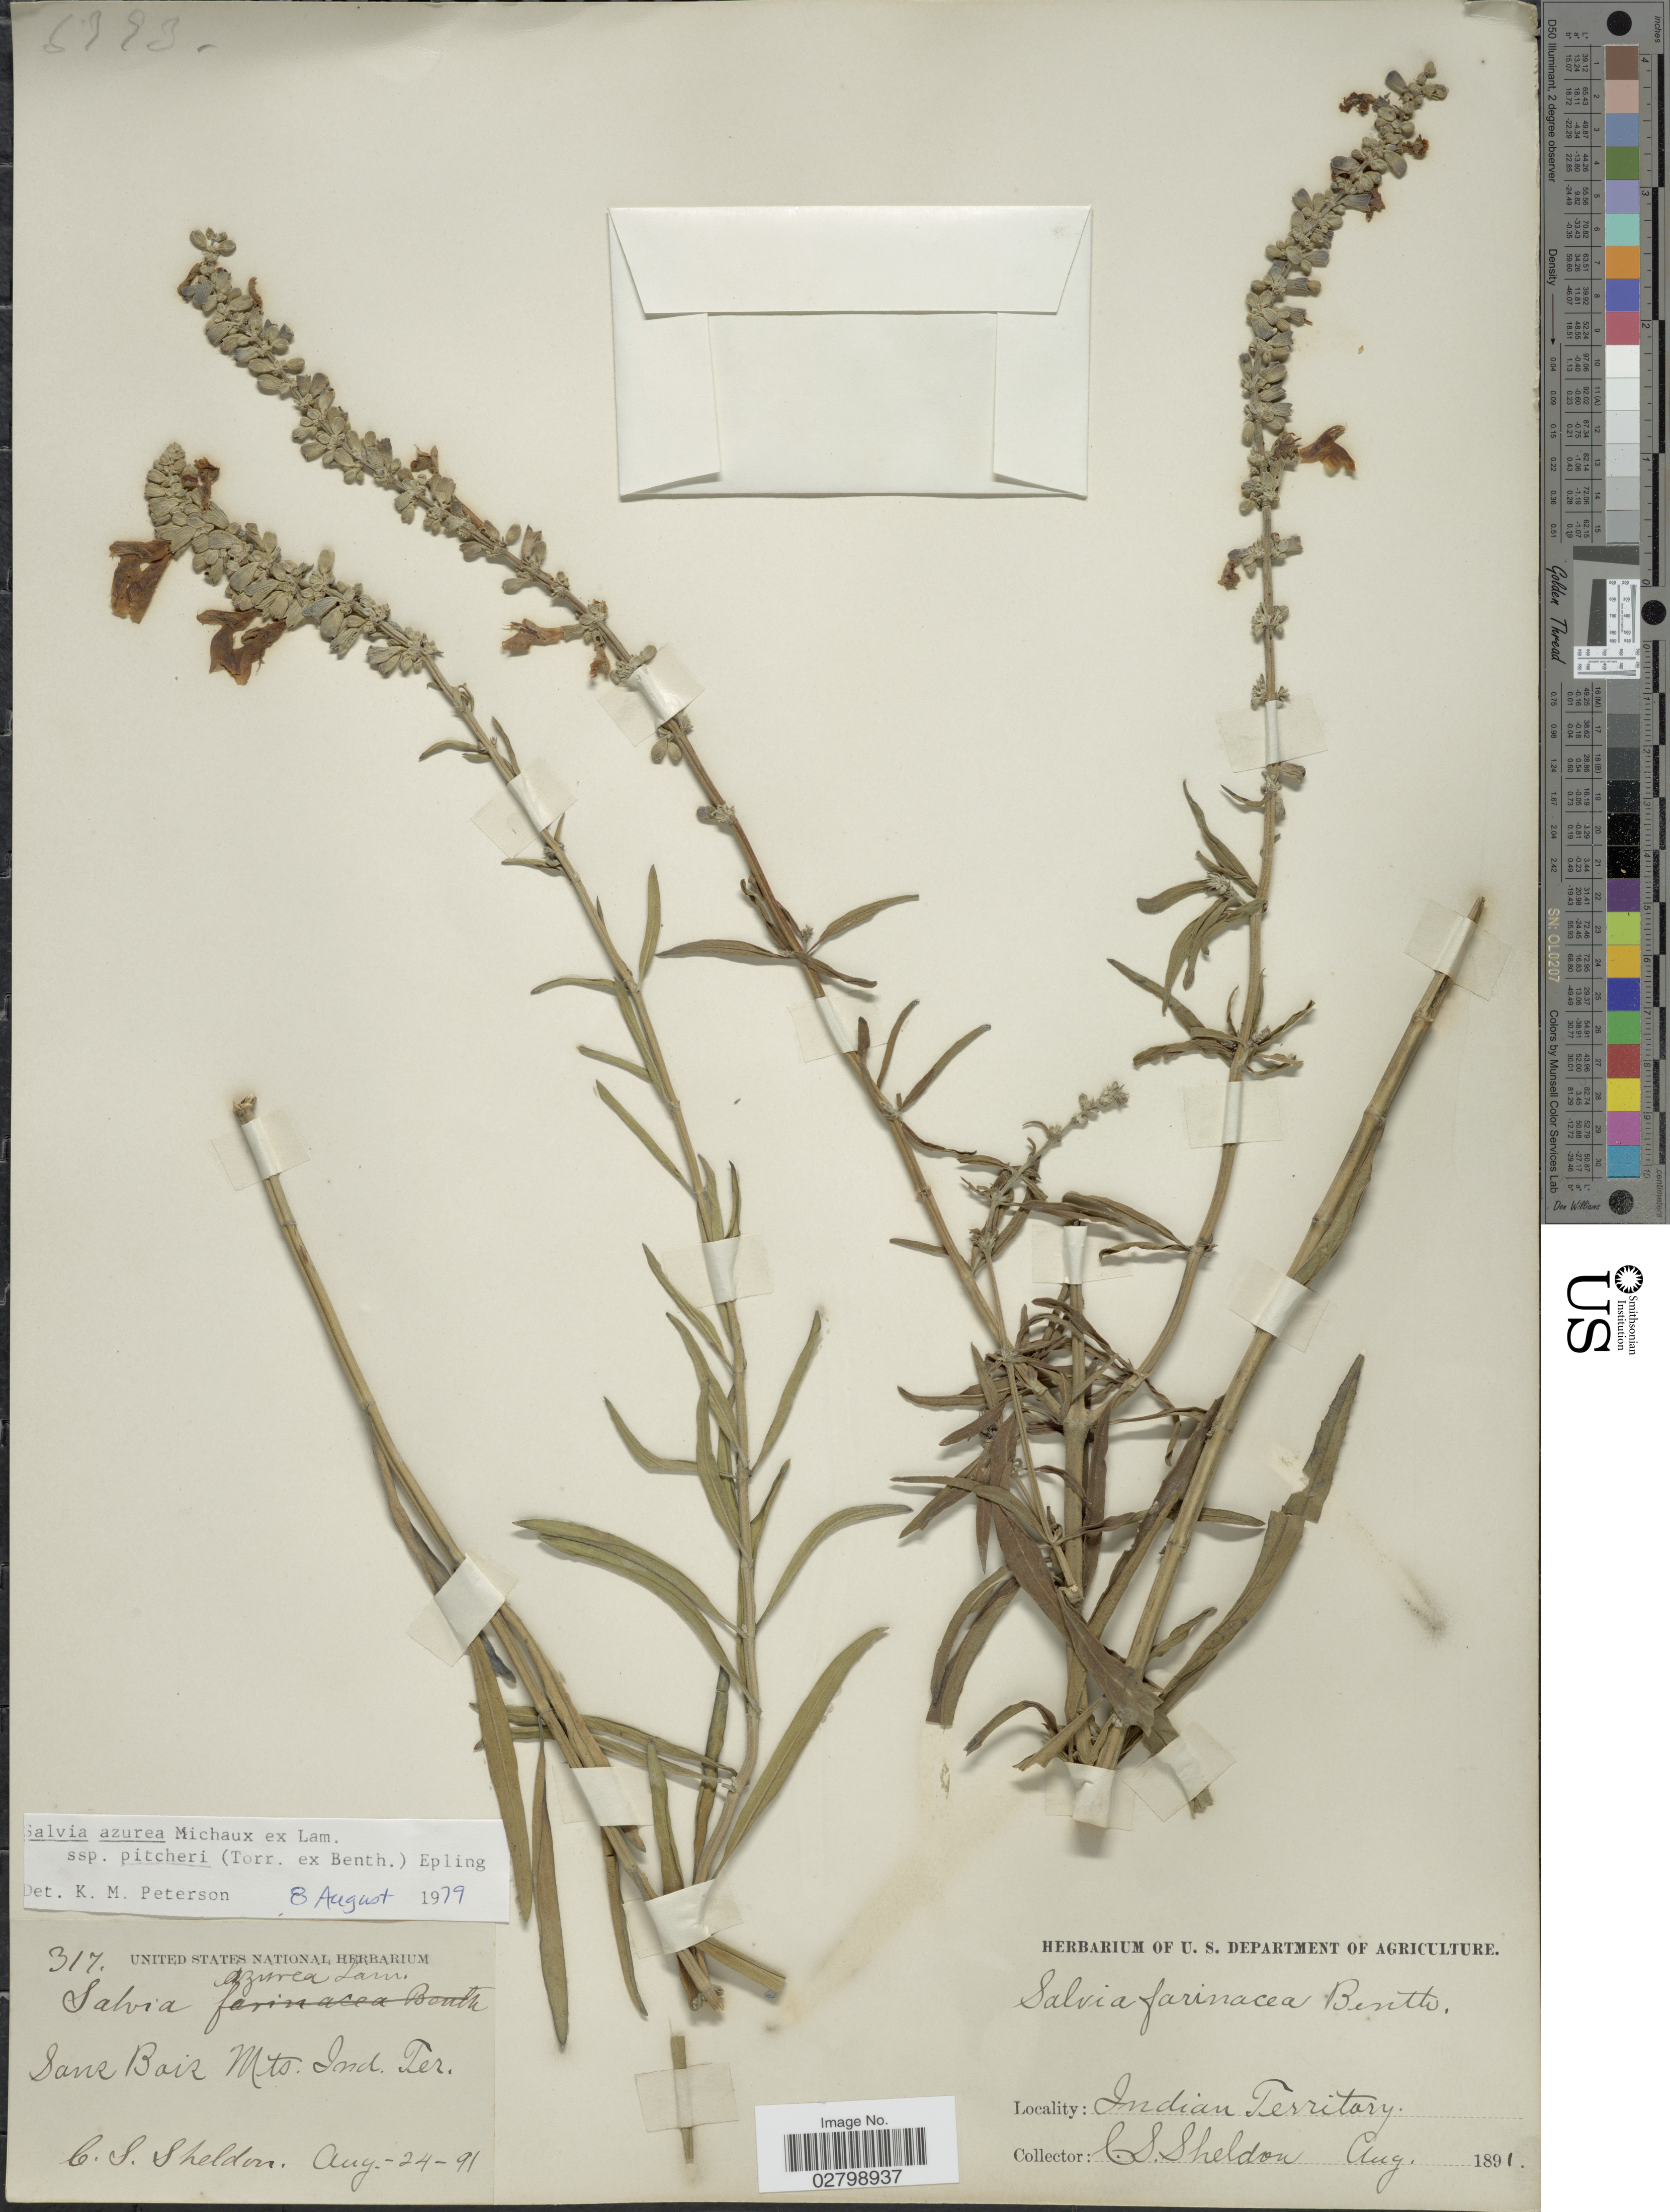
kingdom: Plantae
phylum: Tracheophyta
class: Magnoliopsida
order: Lamiales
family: Lamiaceae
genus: Salvia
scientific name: Salvia azurea subsp. pitcheri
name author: Michx. ex Lam.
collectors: C. S. Sheldon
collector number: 317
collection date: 1891-08-24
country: United States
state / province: Oklahoma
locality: Sans Bois Mts. Indian Territory.